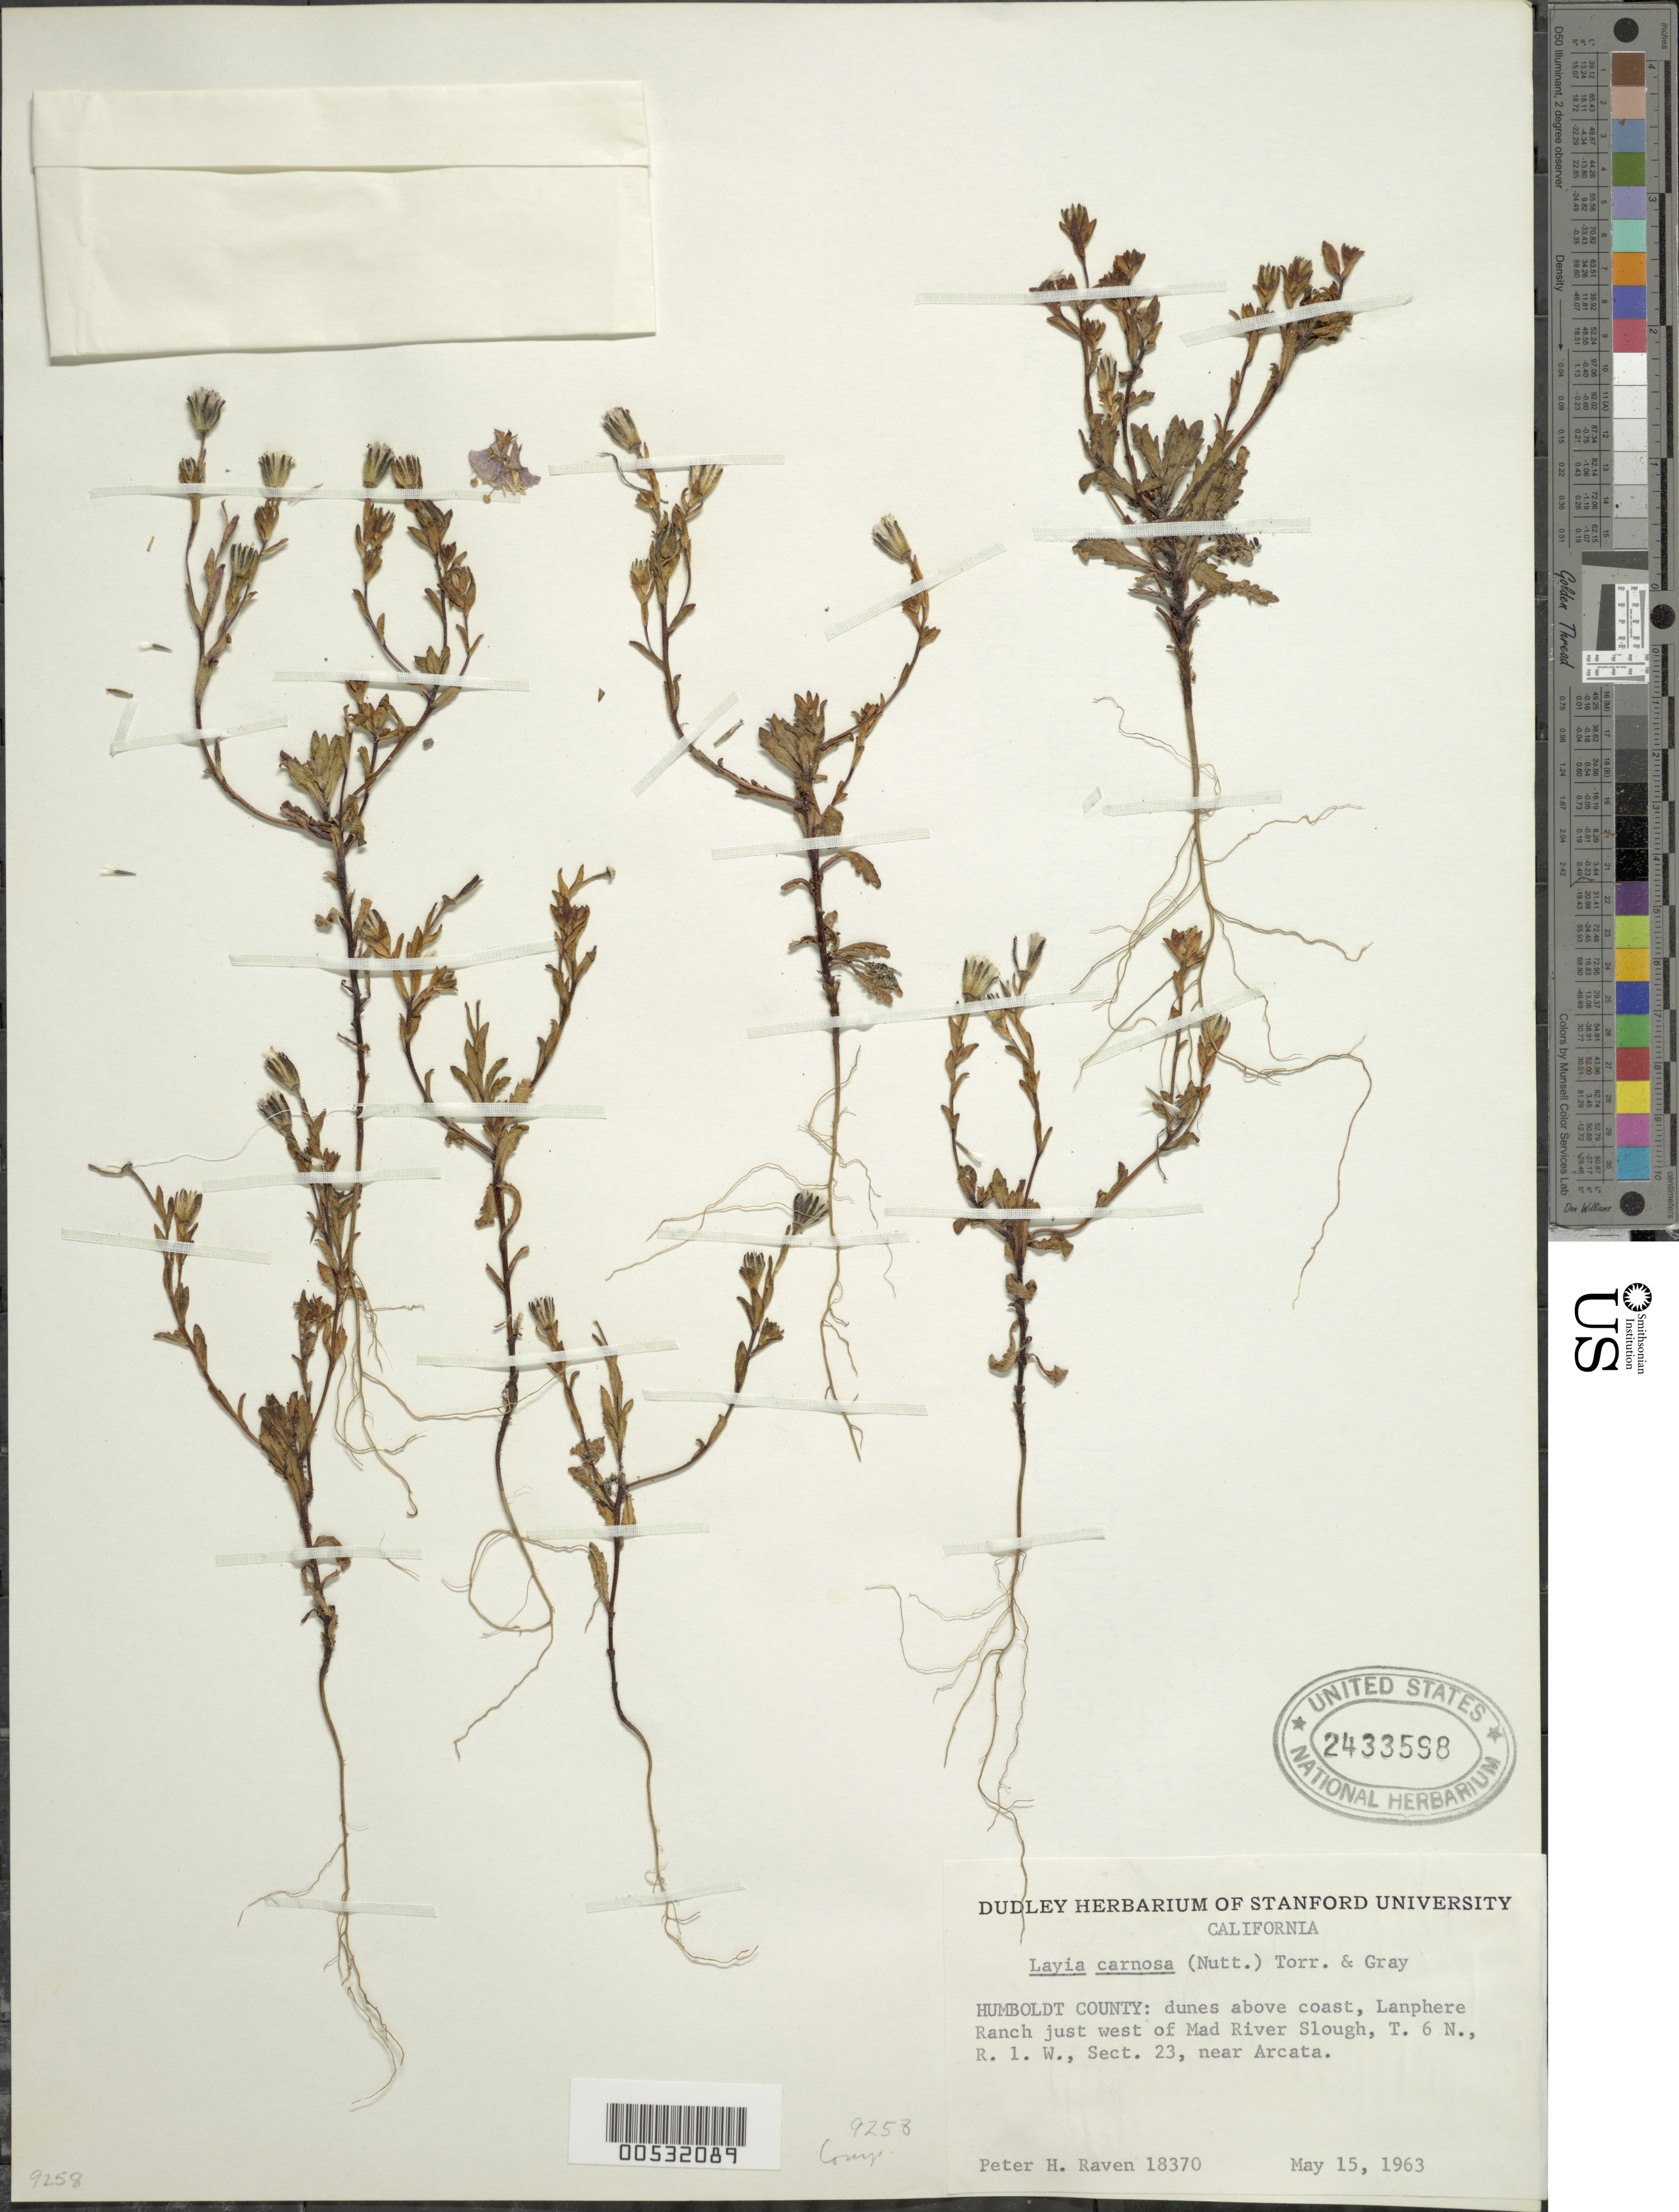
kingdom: Plantae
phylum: Tracheophyta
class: Magnoliopsida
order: Asterales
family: Asteraceae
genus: Layia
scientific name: Layia carnosa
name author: Torr. & A. Gray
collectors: P. H. Raven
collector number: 18370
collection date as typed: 15 May 1963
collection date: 1963-05-15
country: United States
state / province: California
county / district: Humboldt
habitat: Dunes above coast.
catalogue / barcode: US 2433598